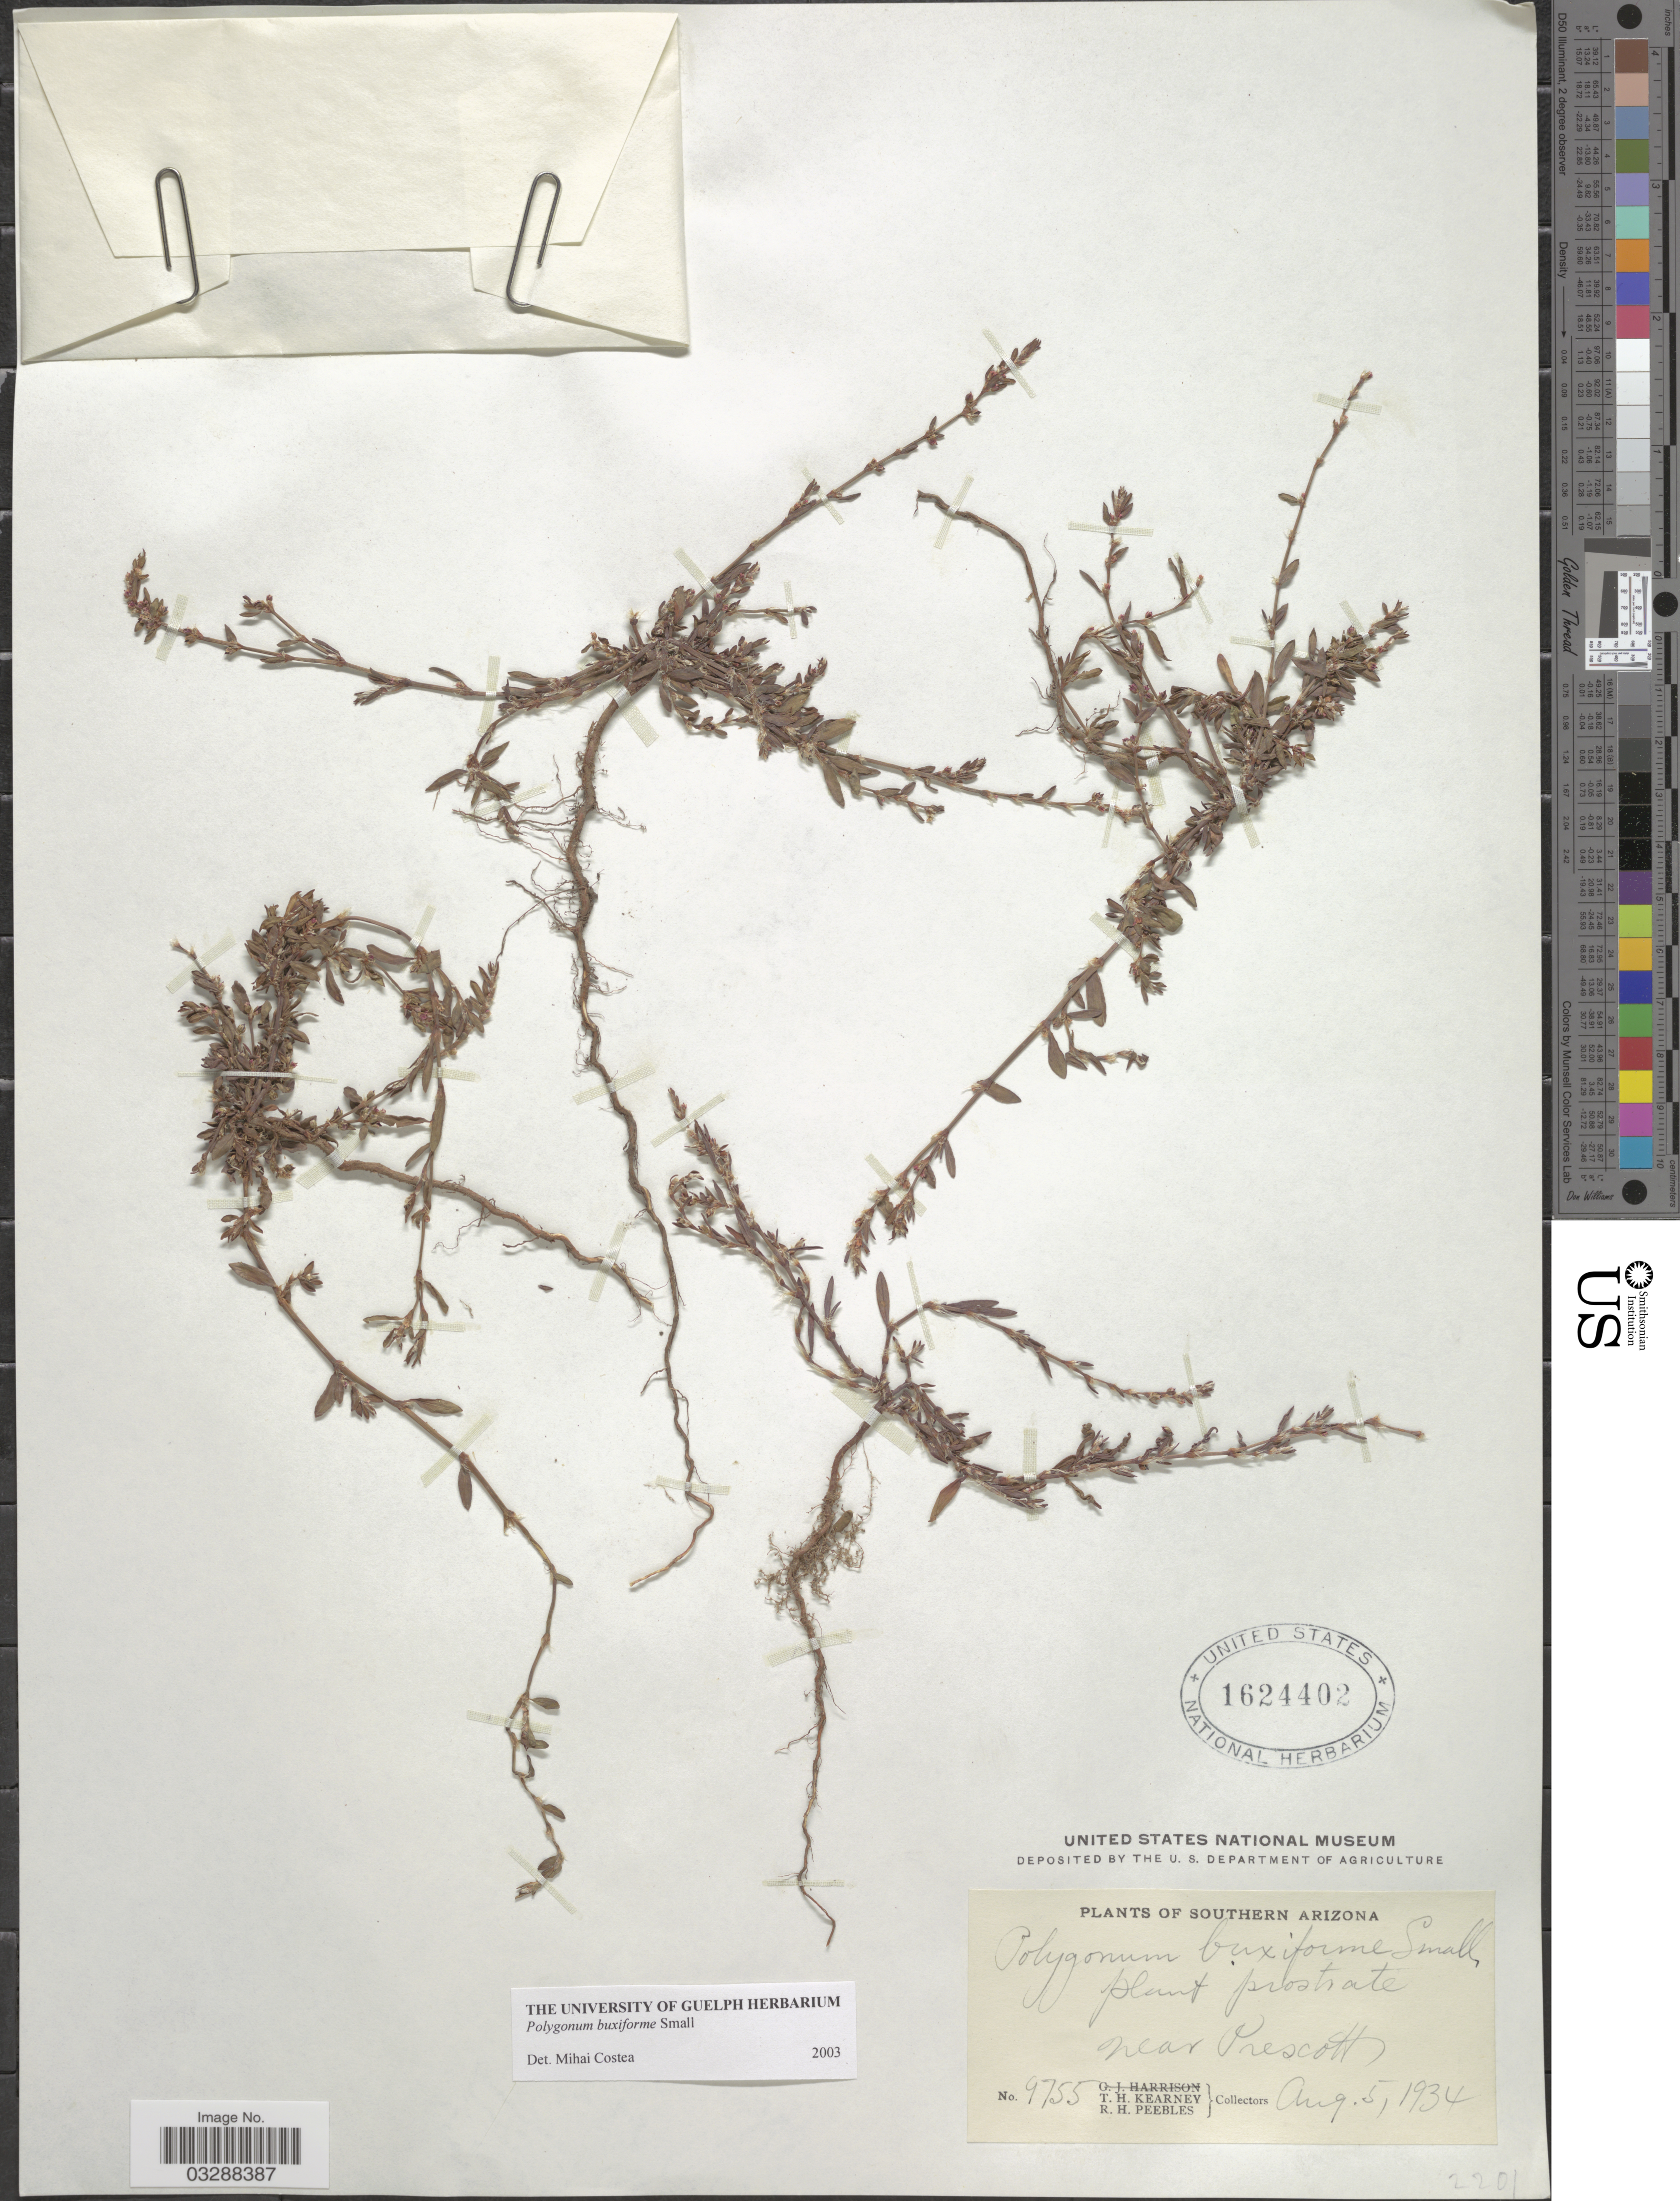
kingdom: Plantae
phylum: Tracheophyta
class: Magnoliopsida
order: Caryophyllales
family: Polygonaceae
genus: Polygonum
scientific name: Polygonum buxiforme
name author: Small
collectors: T. H. Kearney & R. H. Peebles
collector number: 9755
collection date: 1934-08-05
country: United States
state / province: Arizona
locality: Southern Arizona, near Prescott.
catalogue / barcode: US 1624402